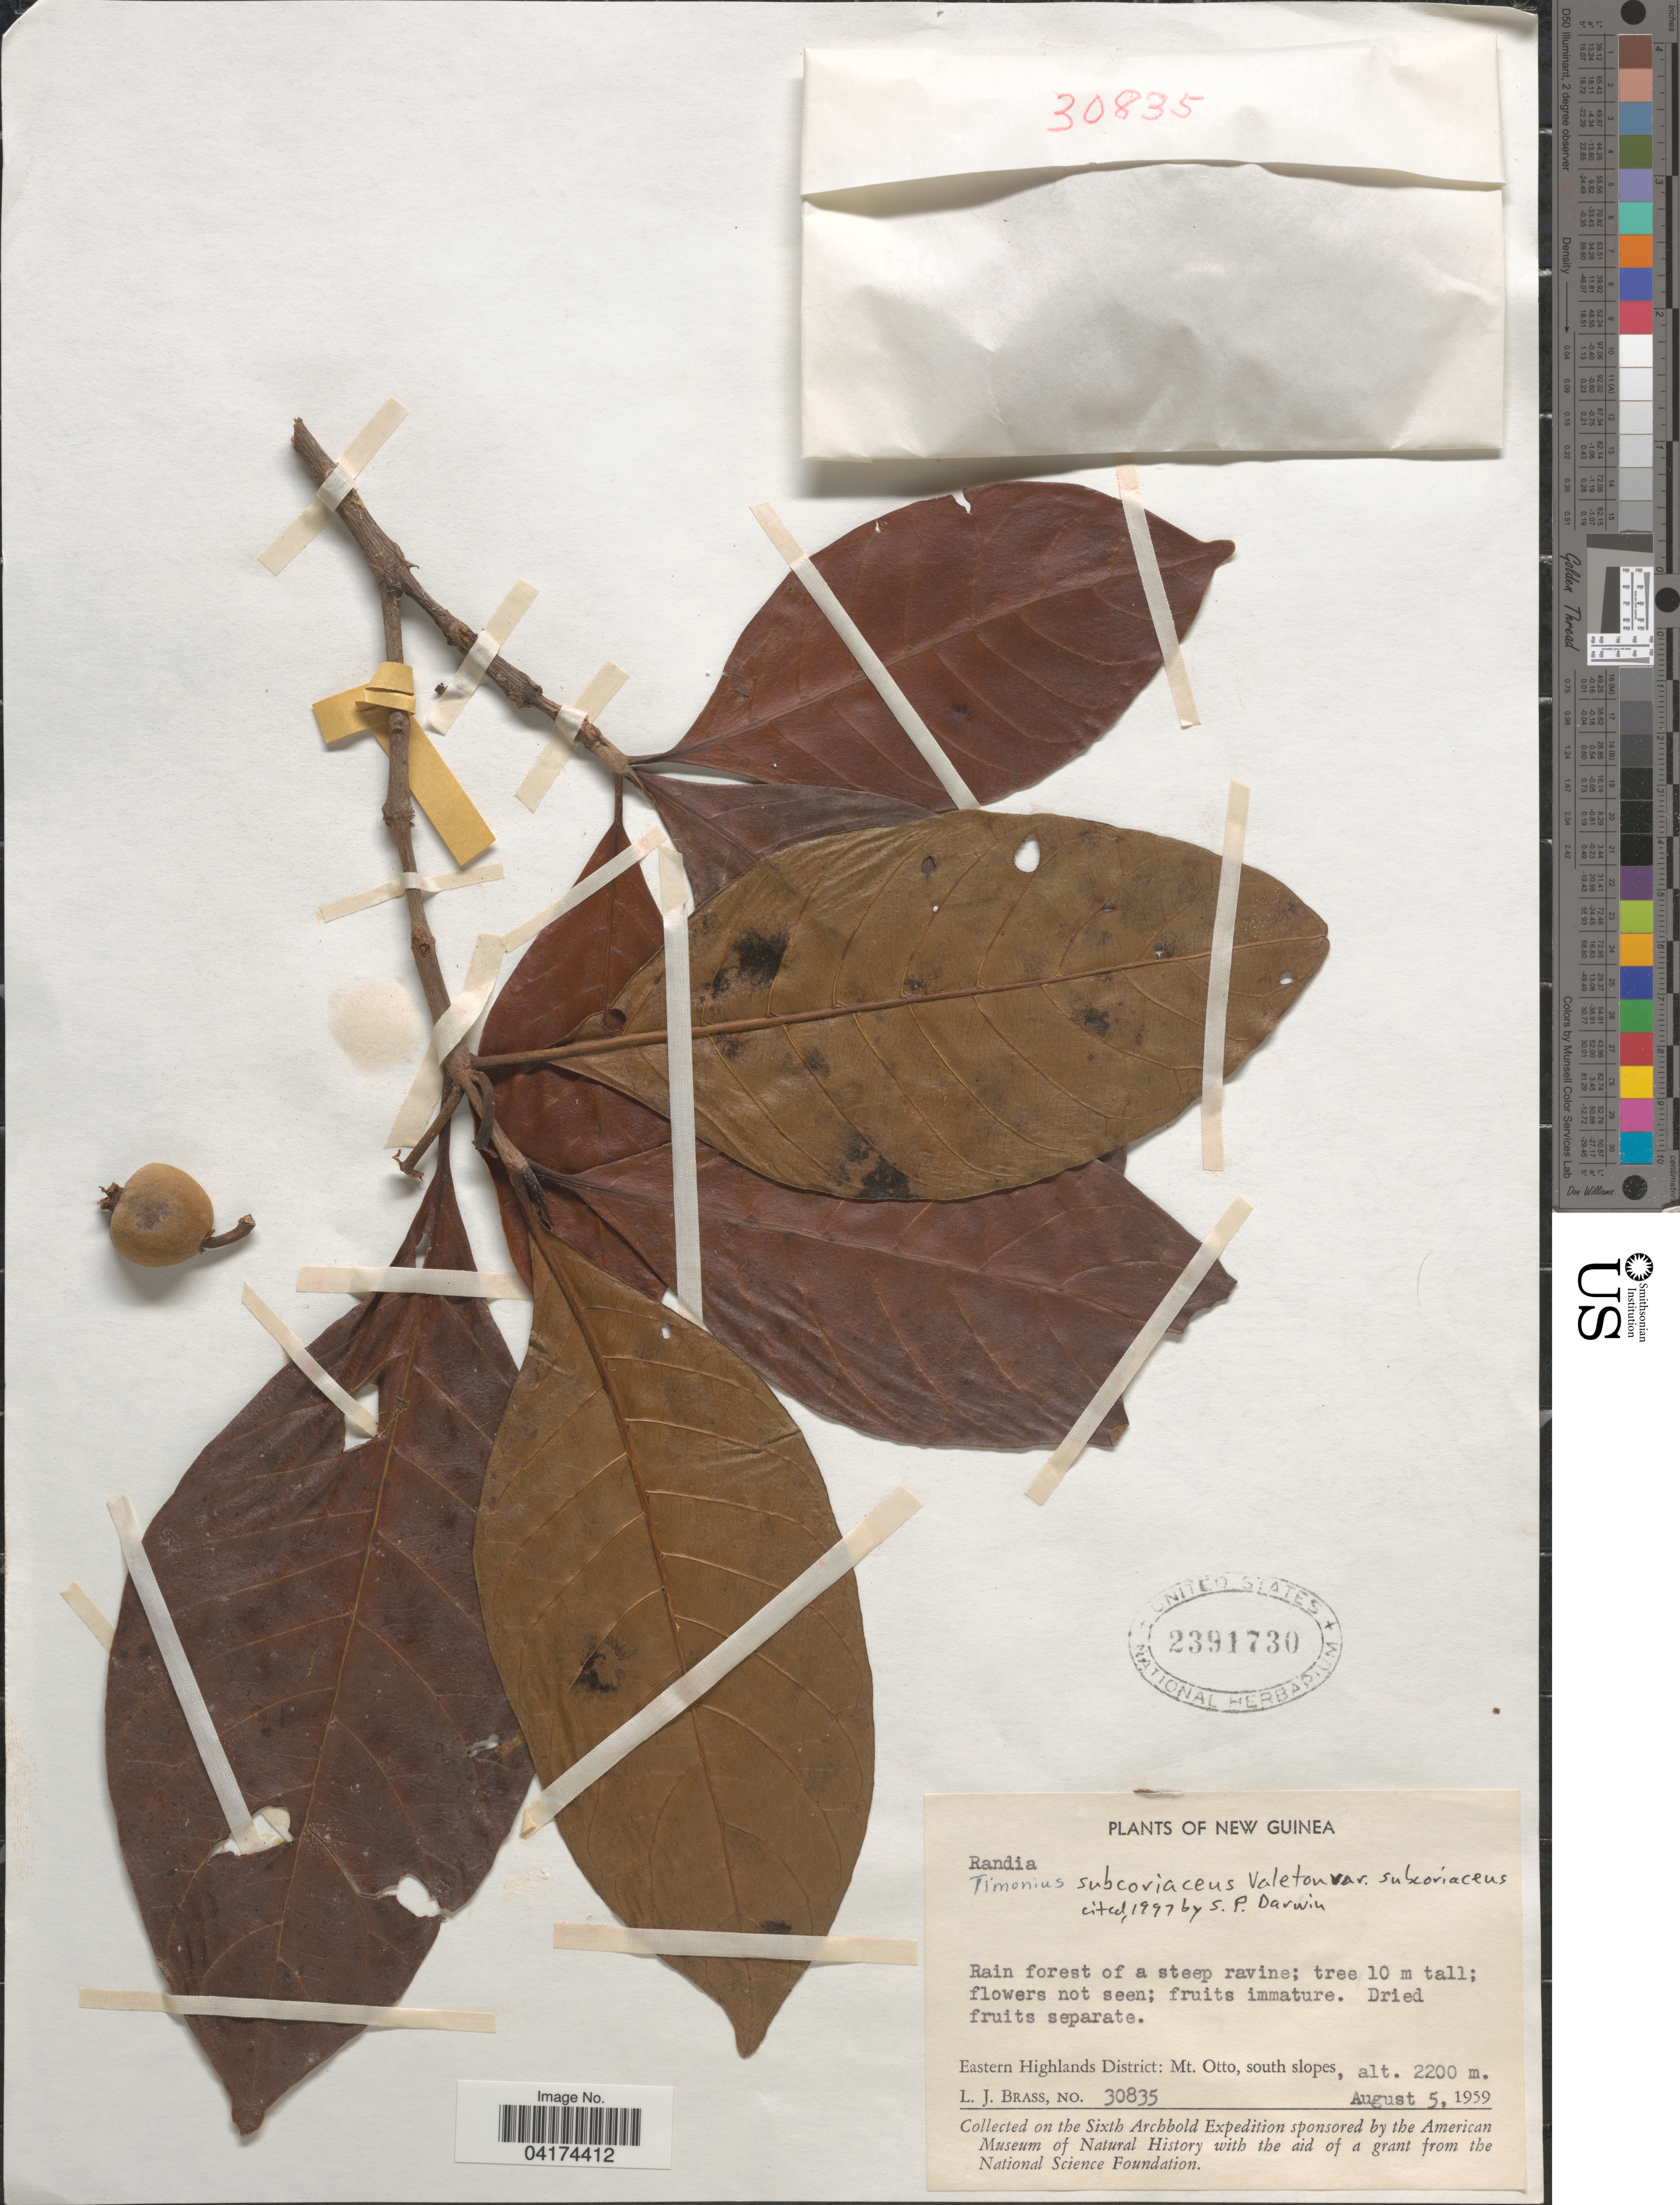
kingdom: Plantae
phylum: Tracheophyta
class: Magnoliopsida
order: Gentianales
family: Rubiaceae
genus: Timonius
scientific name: Timonius subcoriaceus var. subcoriaceus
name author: Valeton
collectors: L. J. Brass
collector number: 30835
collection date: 1959-08-05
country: Papua New Guinea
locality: New Guinea. Eastern Highlands District: Mt. Otto, south slopes. Sixth Archbold Expedition.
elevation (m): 2200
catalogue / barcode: US 2391730